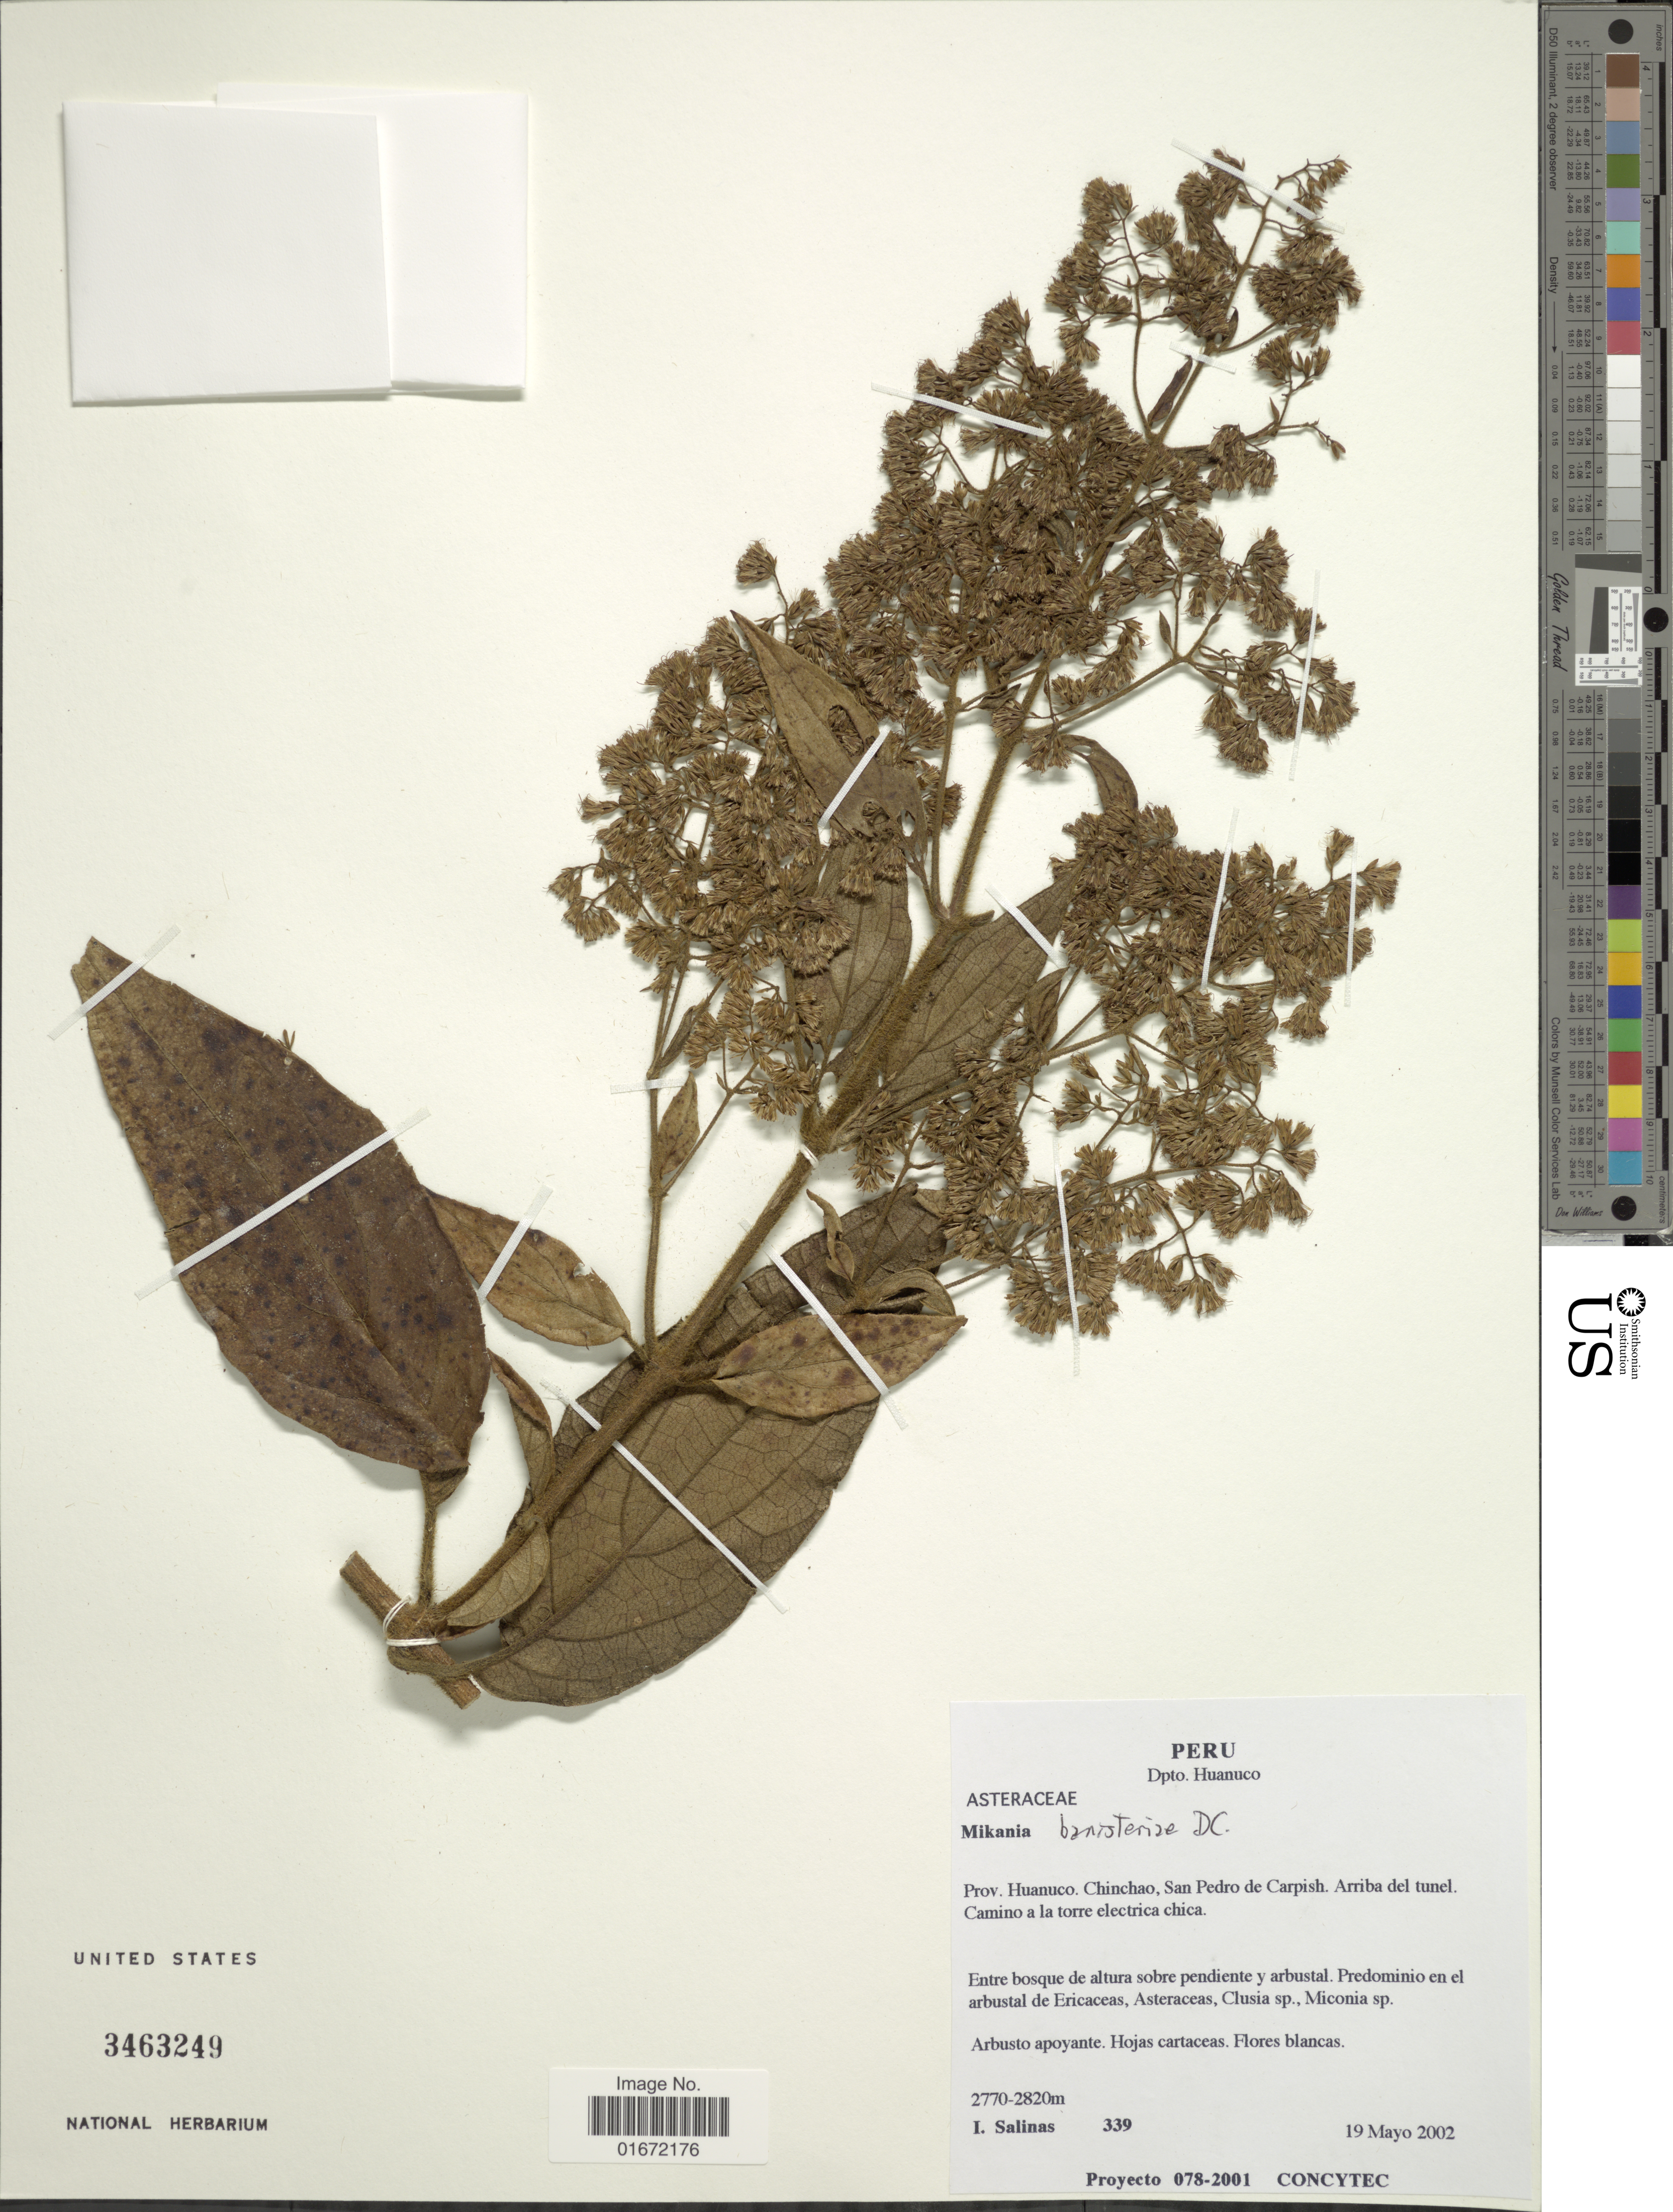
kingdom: Plantae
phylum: Tracheophyta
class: Magnoliopsida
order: Asterales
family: Asteraceae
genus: Mikania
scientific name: Mikania banisteriae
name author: DC.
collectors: I. Salinas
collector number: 339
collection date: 2002-05-19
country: Peru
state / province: Huánuco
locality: Dpto. Huanuco. Prov. Huanuco. Chinchao, San Pedro de Carpish. Arriba del tunel. Camino a la torre electrica chica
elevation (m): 2770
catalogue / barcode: US 3463249